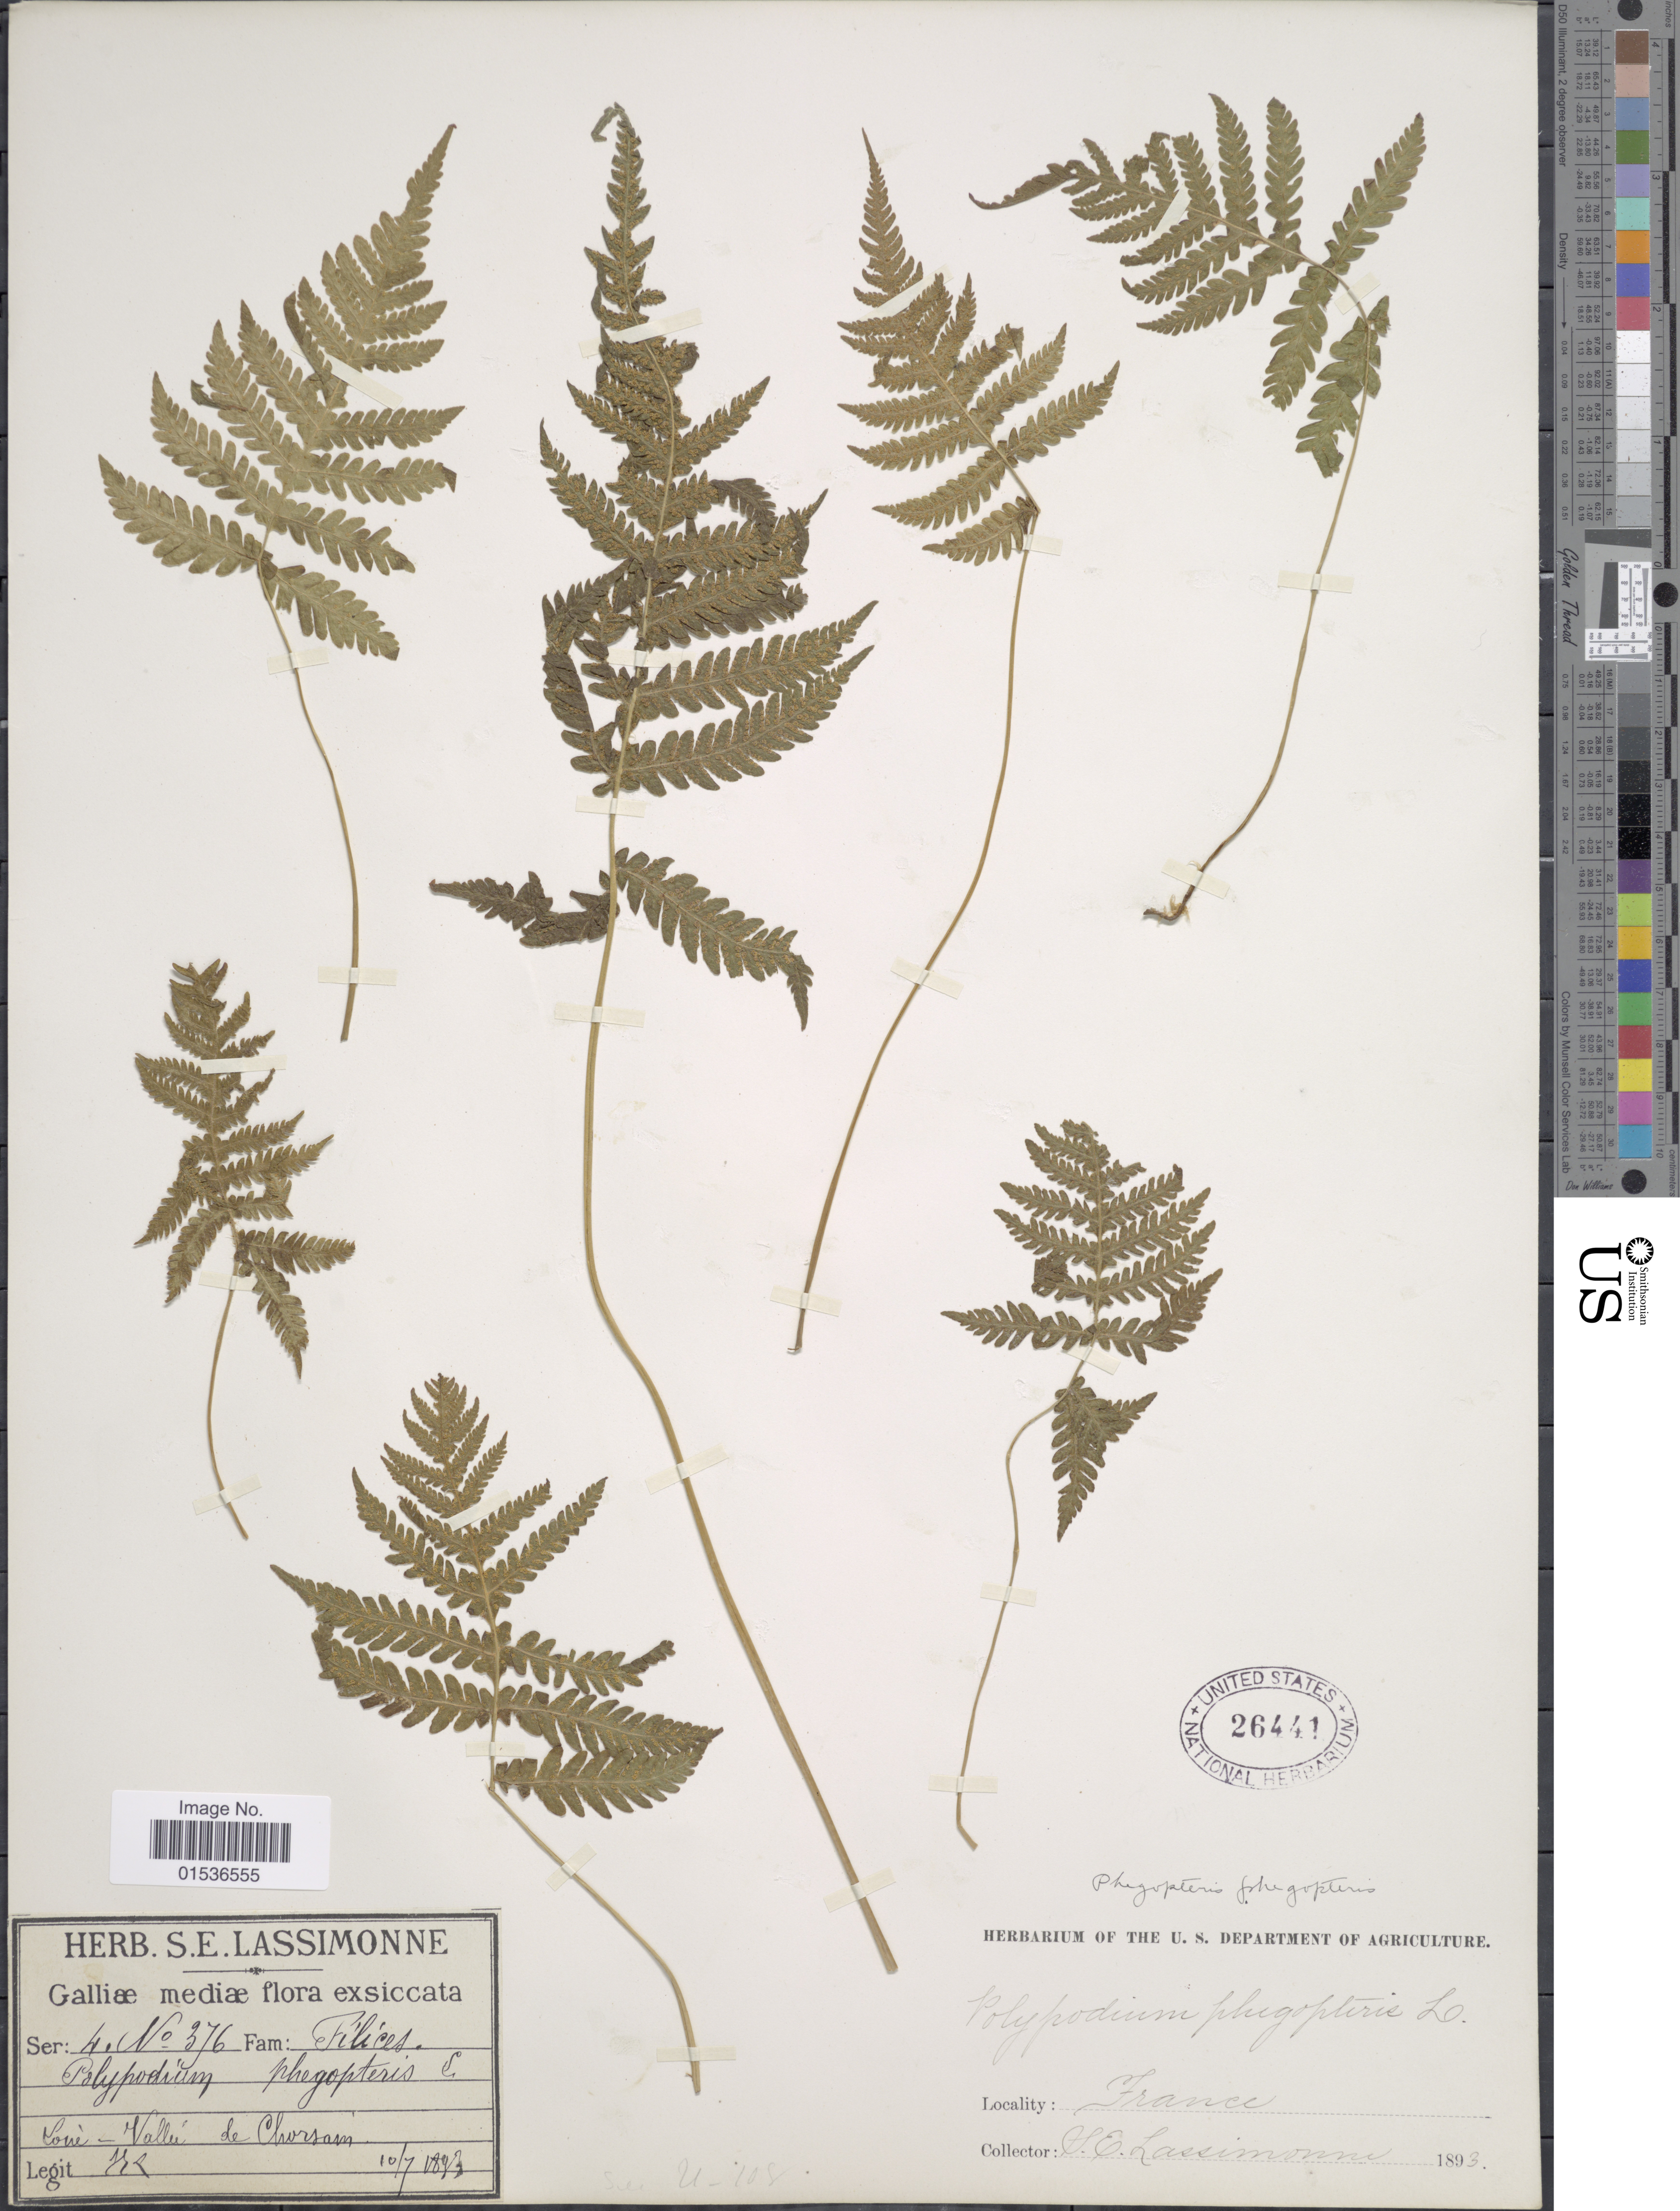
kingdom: Plantae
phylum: Tracheophyta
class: Polypodiopsida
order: Polypodiales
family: Thelypteridaceae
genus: Phegopteris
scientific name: Phegopteris connectilis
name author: (Michx.) Watt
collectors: S. Lassimonne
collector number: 376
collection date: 1893-07-10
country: France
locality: Lone - Vallee de Chorsam, France.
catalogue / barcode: US 26441